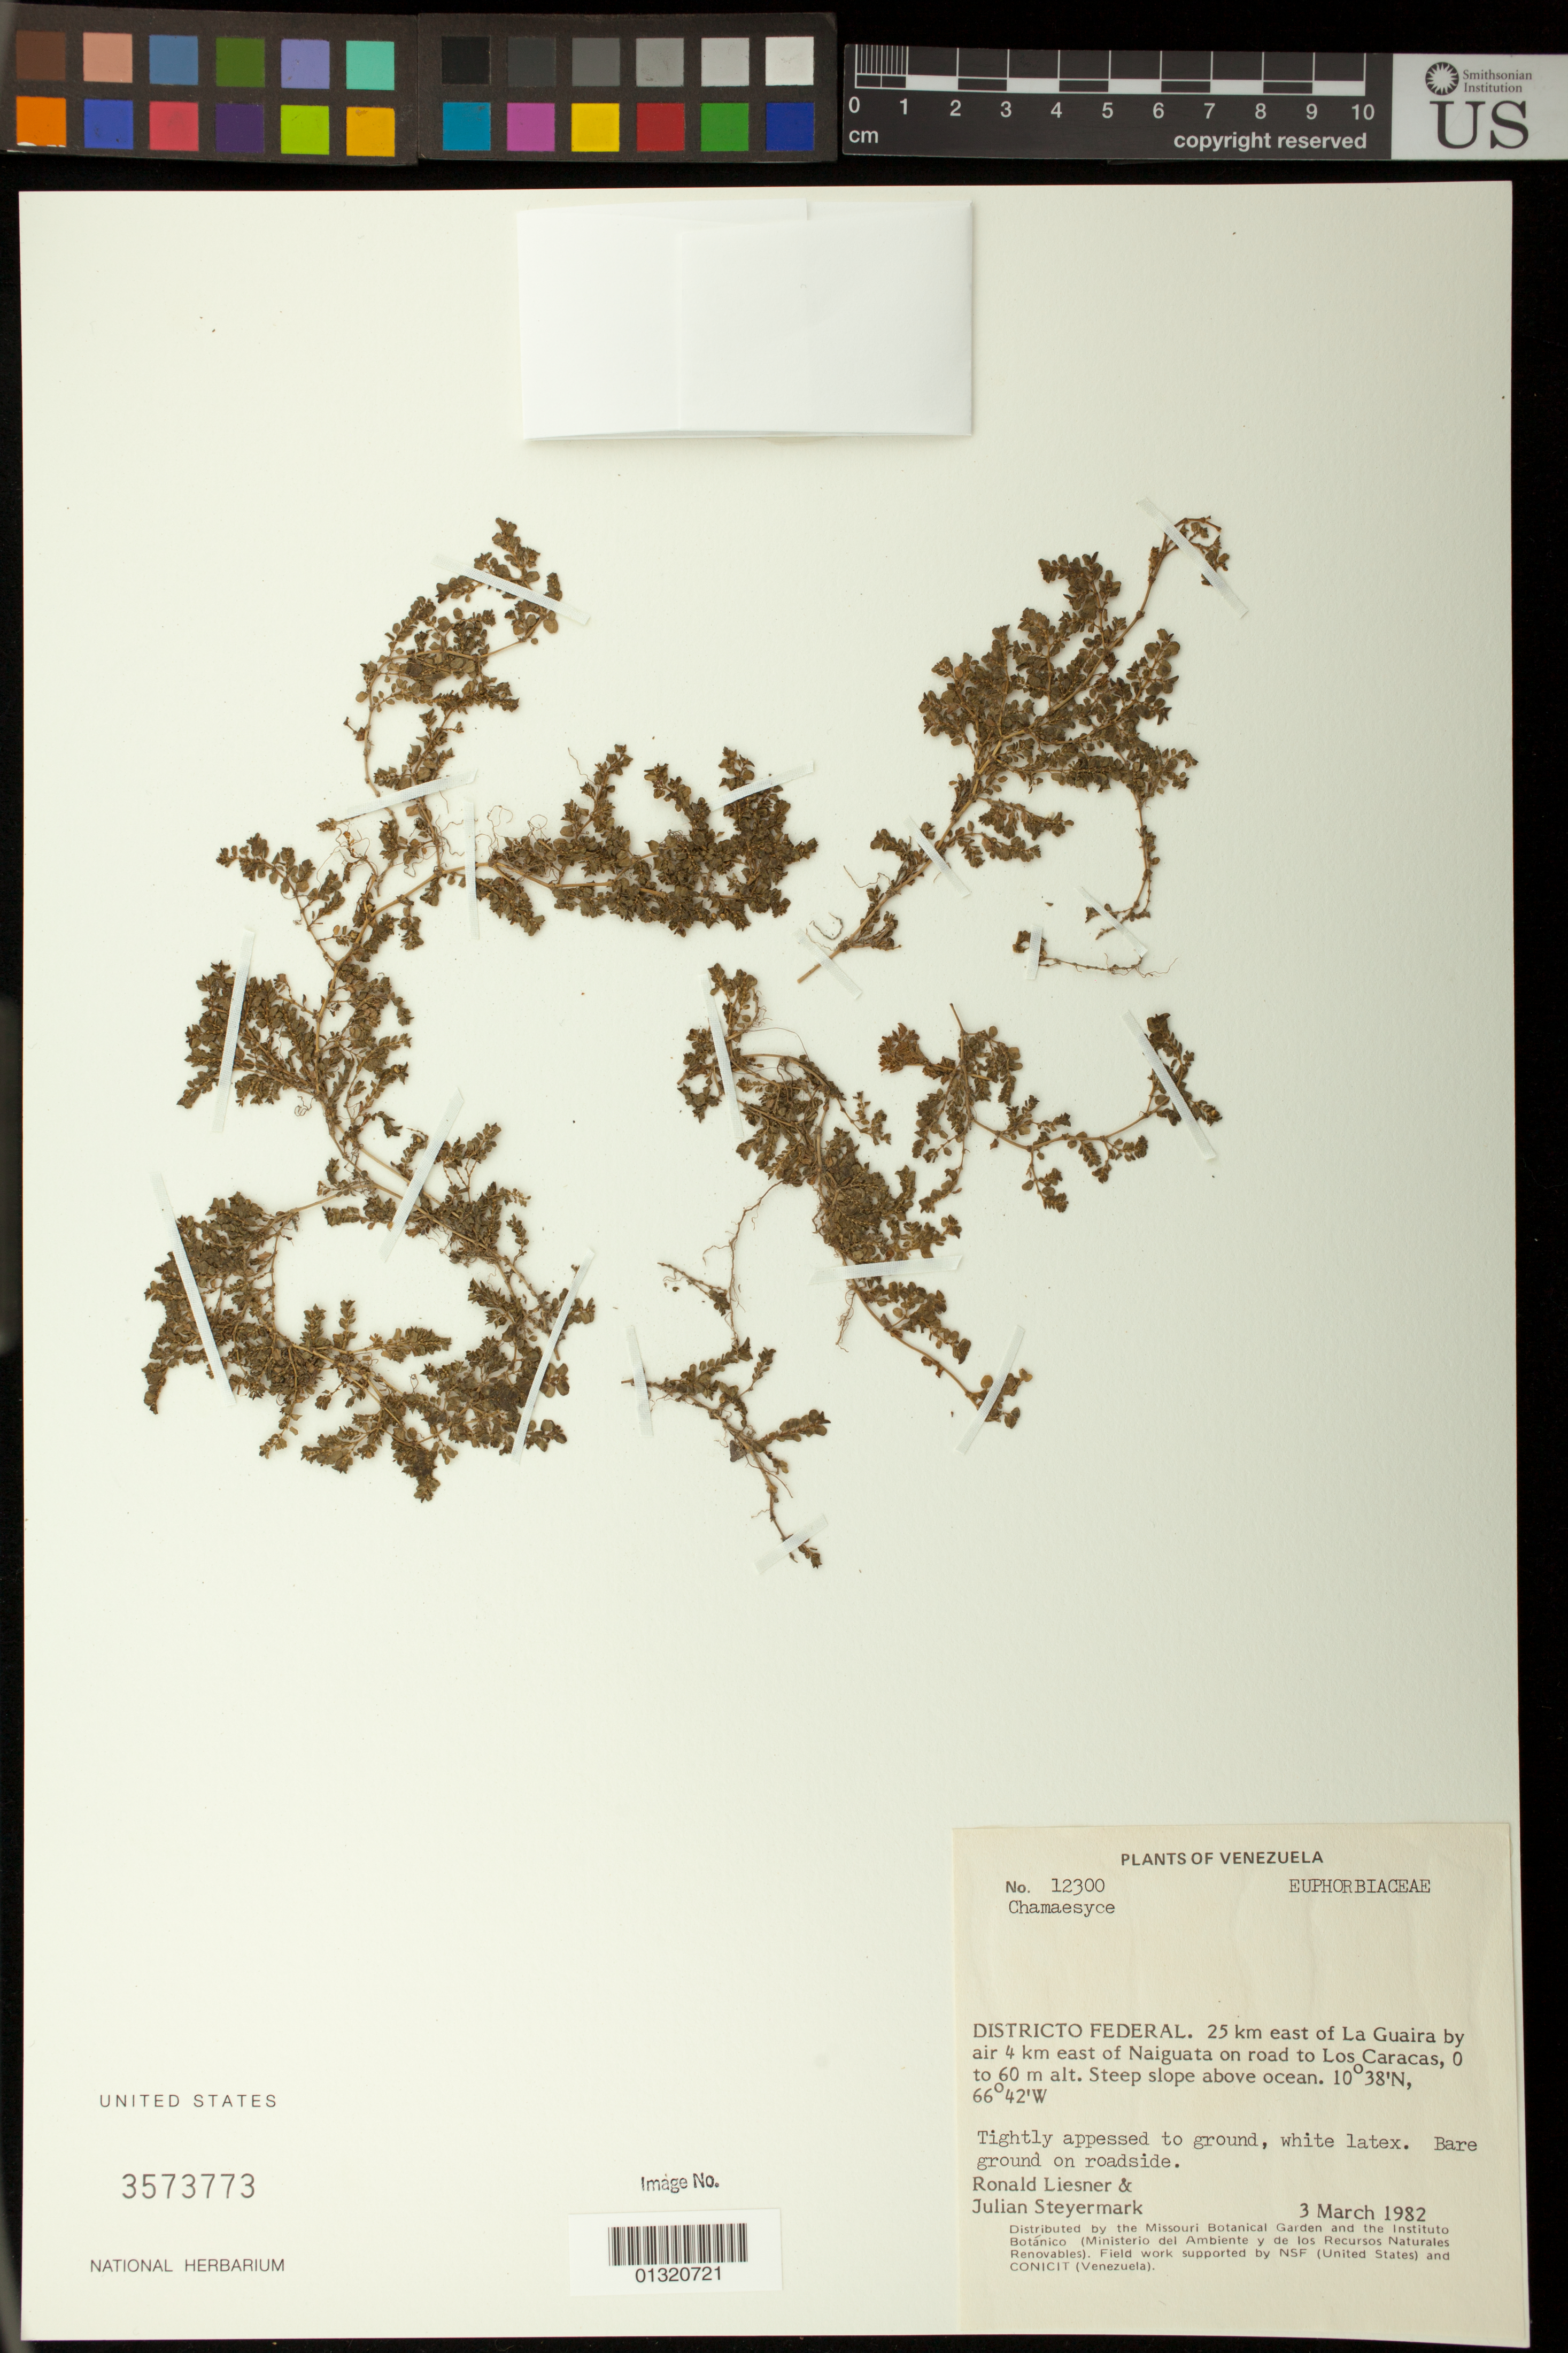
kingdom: Plantae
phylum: Tracheophyta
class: Magnoliopsida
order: Malpighiales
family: Euphorbiaceae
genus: Euphorbia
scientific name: Euphorbia sp.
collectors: R. L. Liesner & J. Steyermark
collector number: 12300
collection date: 1982-03-03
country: Venezuela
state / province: Vargas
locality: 25 km east of La Guaira by air 4km east of Naiguata on road to Los Caracas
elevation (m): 0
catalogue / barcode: US 3573773